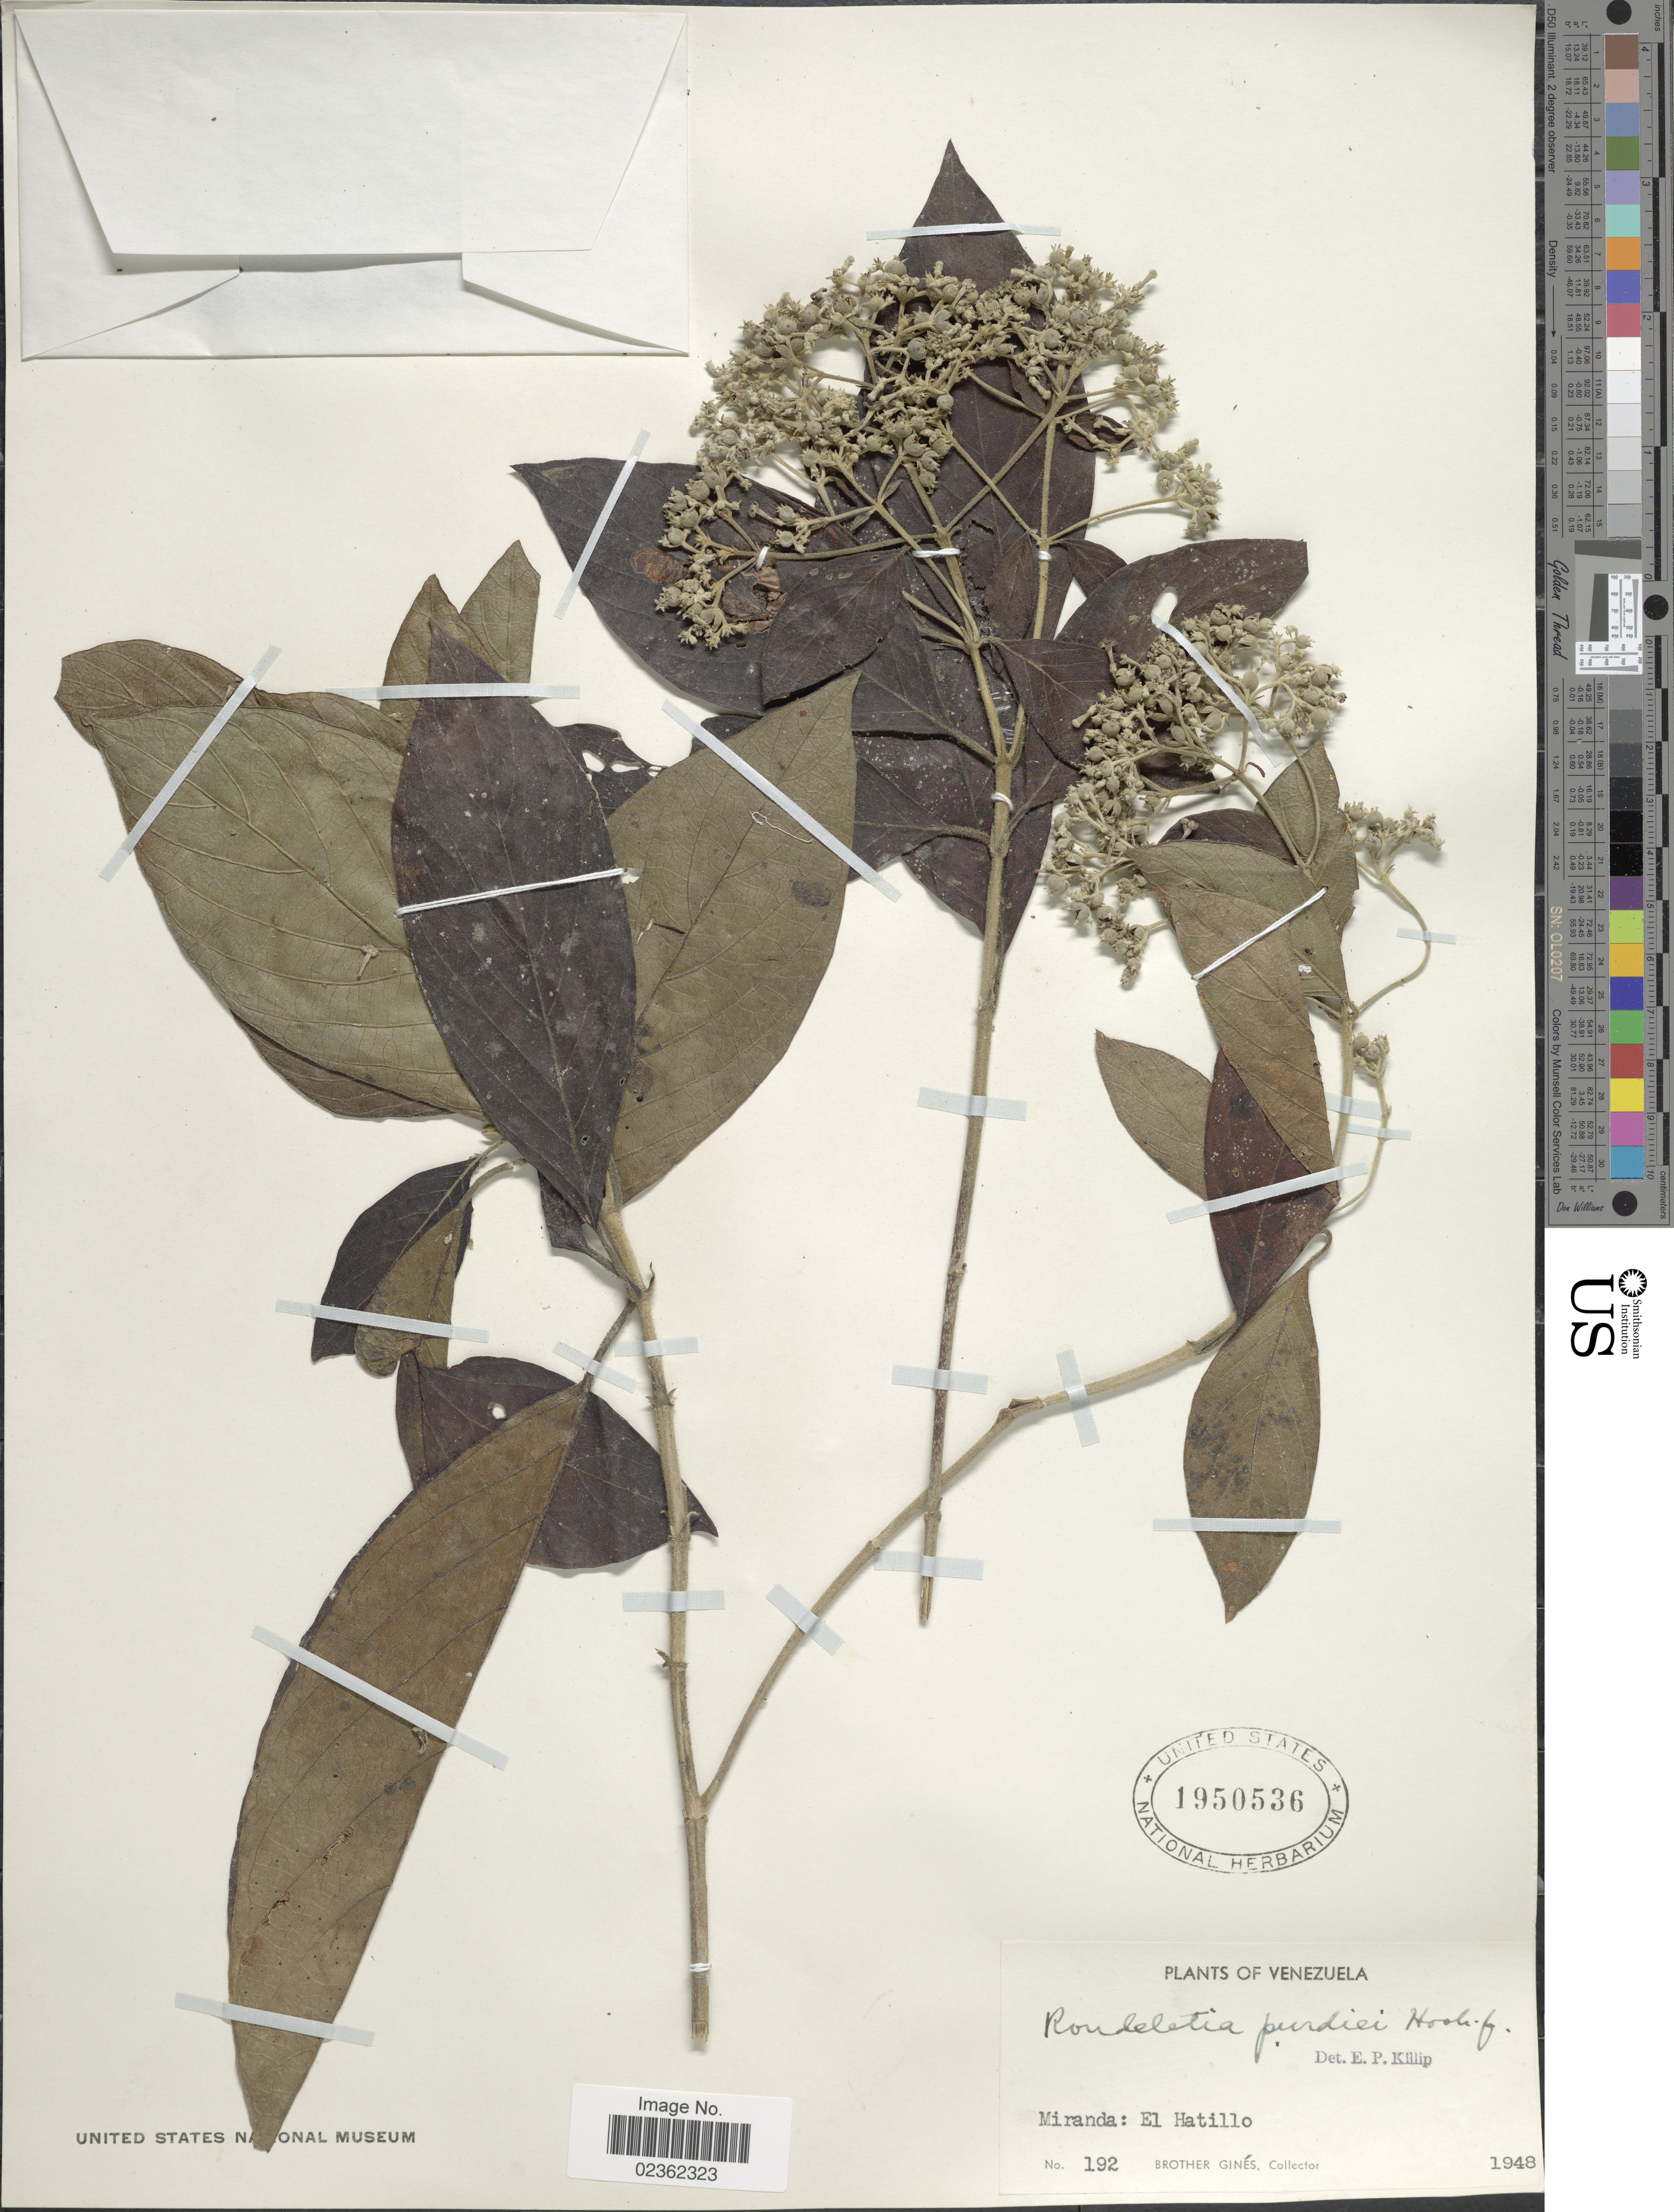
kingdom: Plantae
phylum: Tracheophyta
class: Magnoliopsida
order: Gentianales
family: Rubiaceae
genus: Rondeletia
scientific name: Rondeletia venezuelensis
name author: Steyerm.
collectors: Bro. Gines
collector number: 192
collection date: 1948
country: Venezuela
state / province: Miranda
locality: El Hatillo.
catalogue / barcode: US 1950536